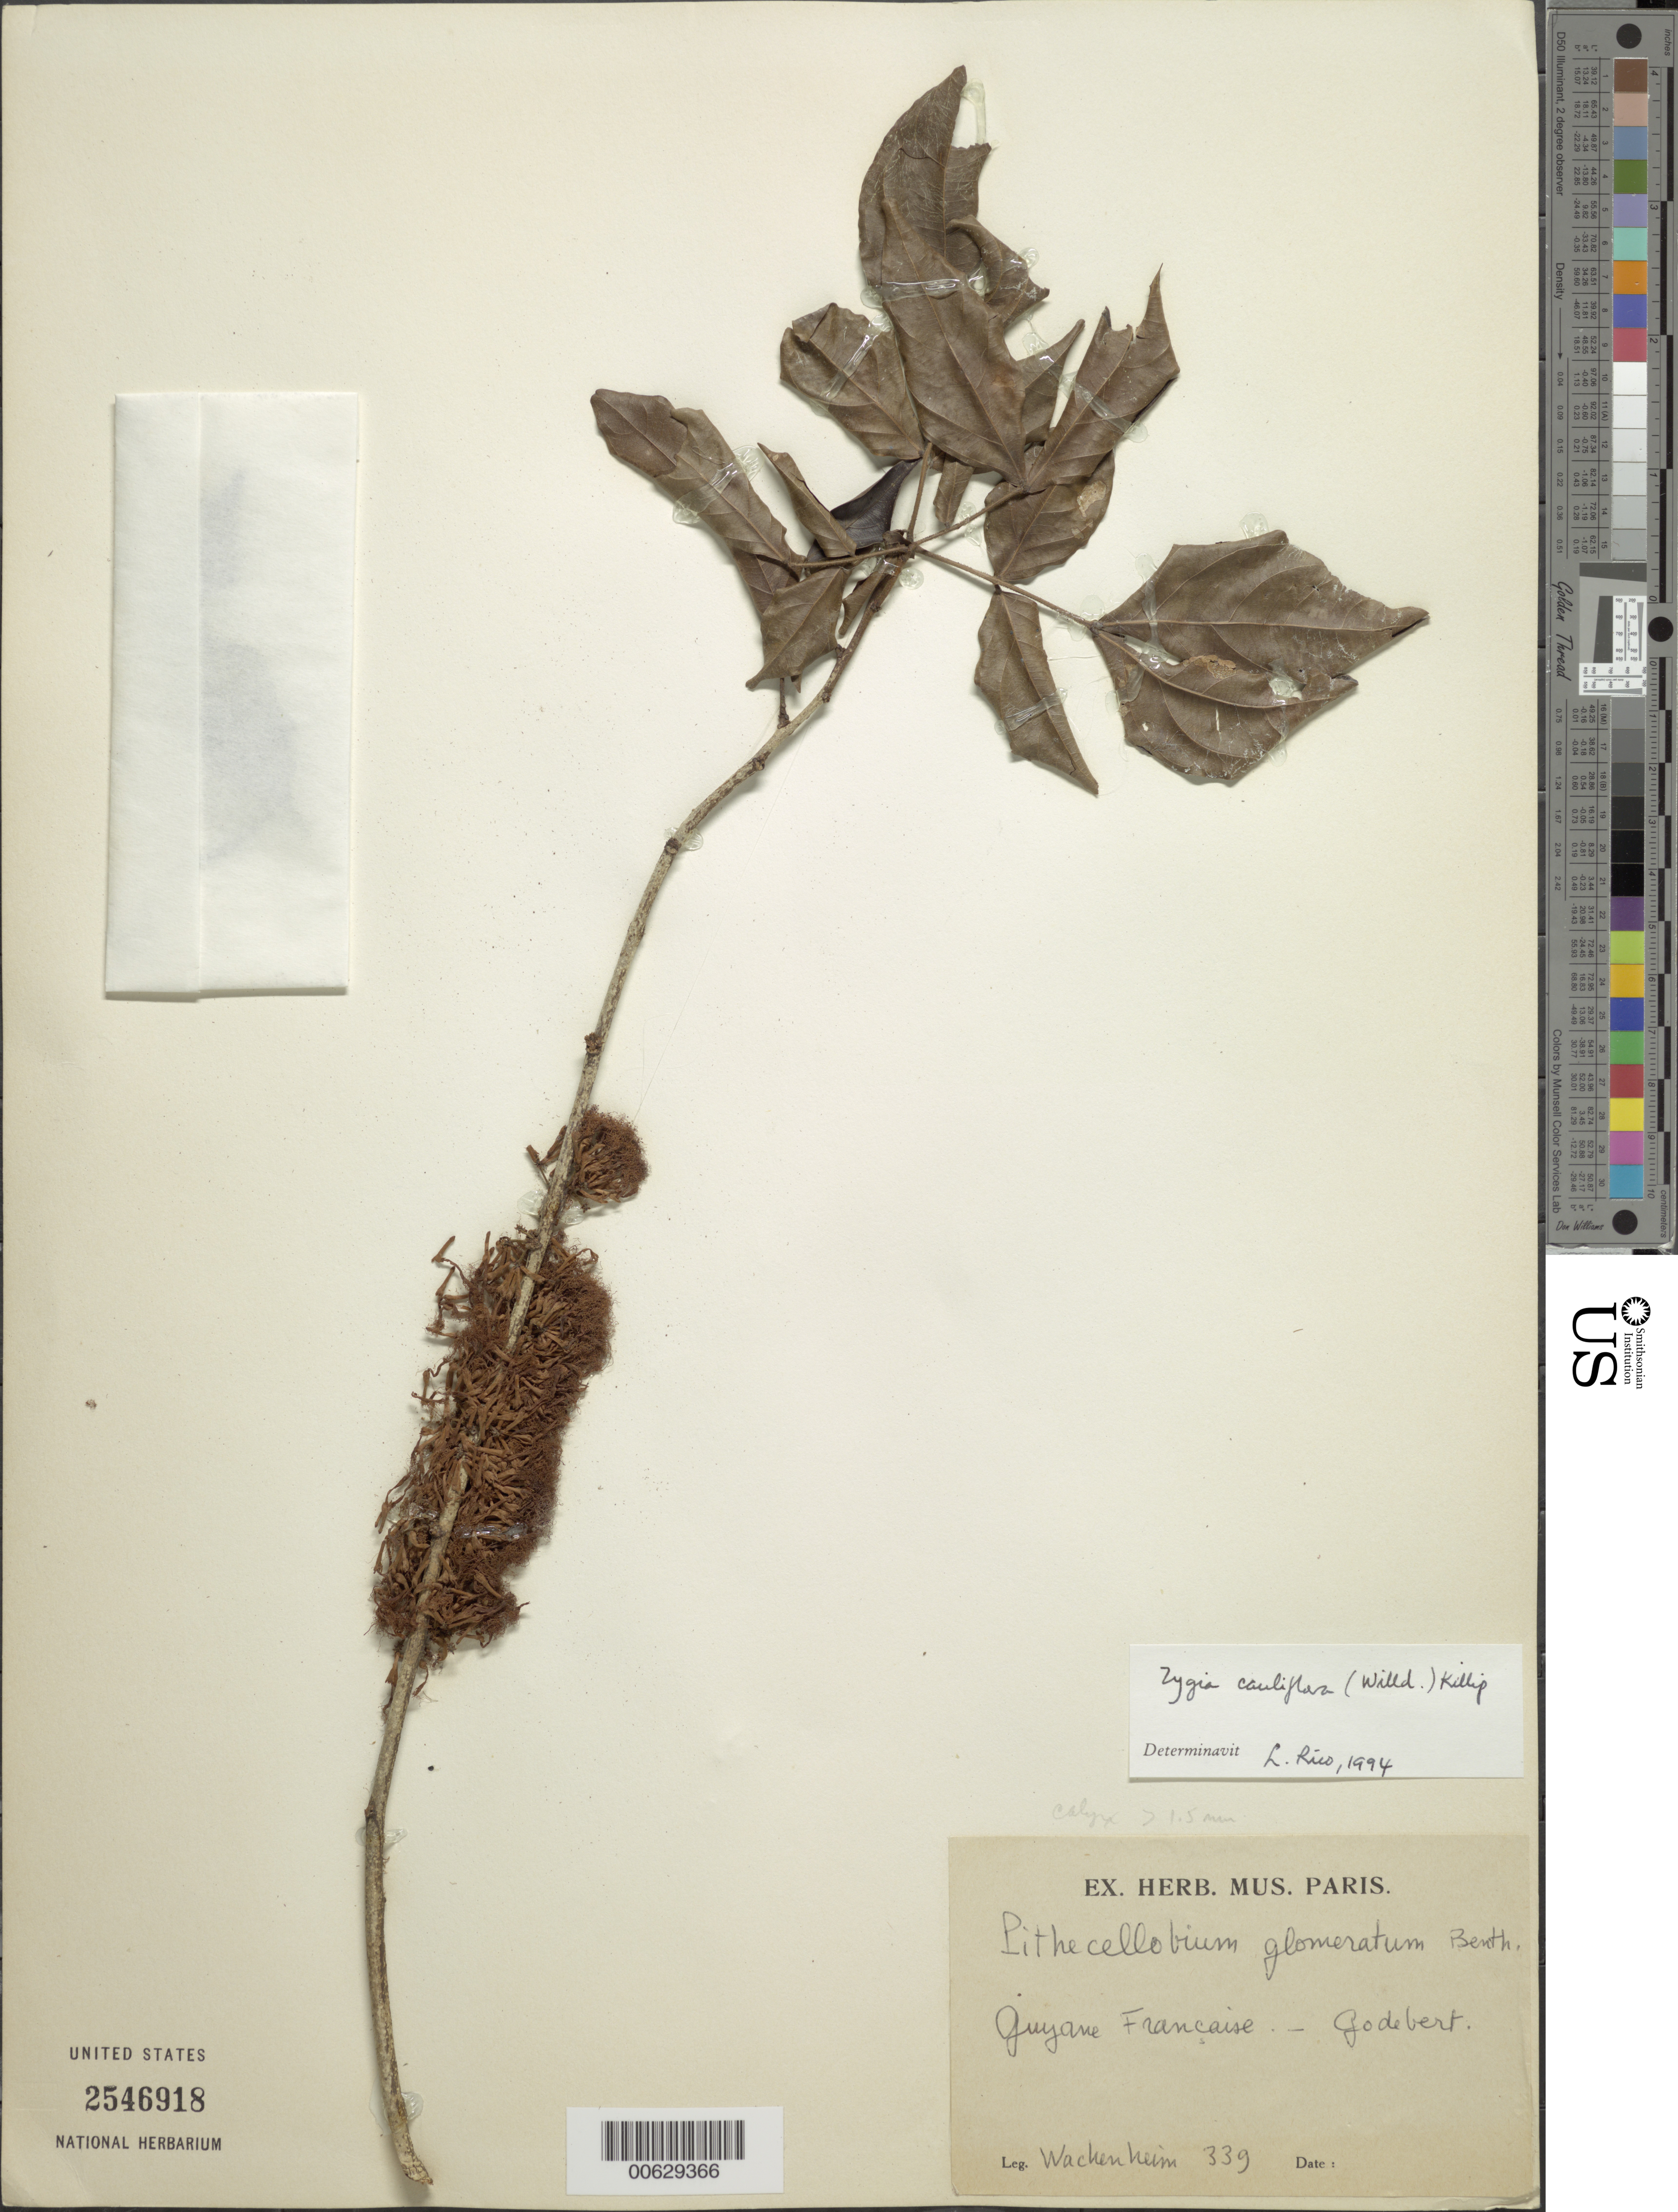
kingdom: Plantae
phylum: Tracheophyta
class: Magnoliopsida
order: Fabales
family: Fabaceae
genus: Zygia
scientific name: Zygia cauliflora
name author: (Willd.) Killip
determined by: Rico Arce, María de Lourdes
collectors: G. Wachenheim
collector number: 339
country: French Guiana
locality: Godebert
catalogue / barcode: US 2546918